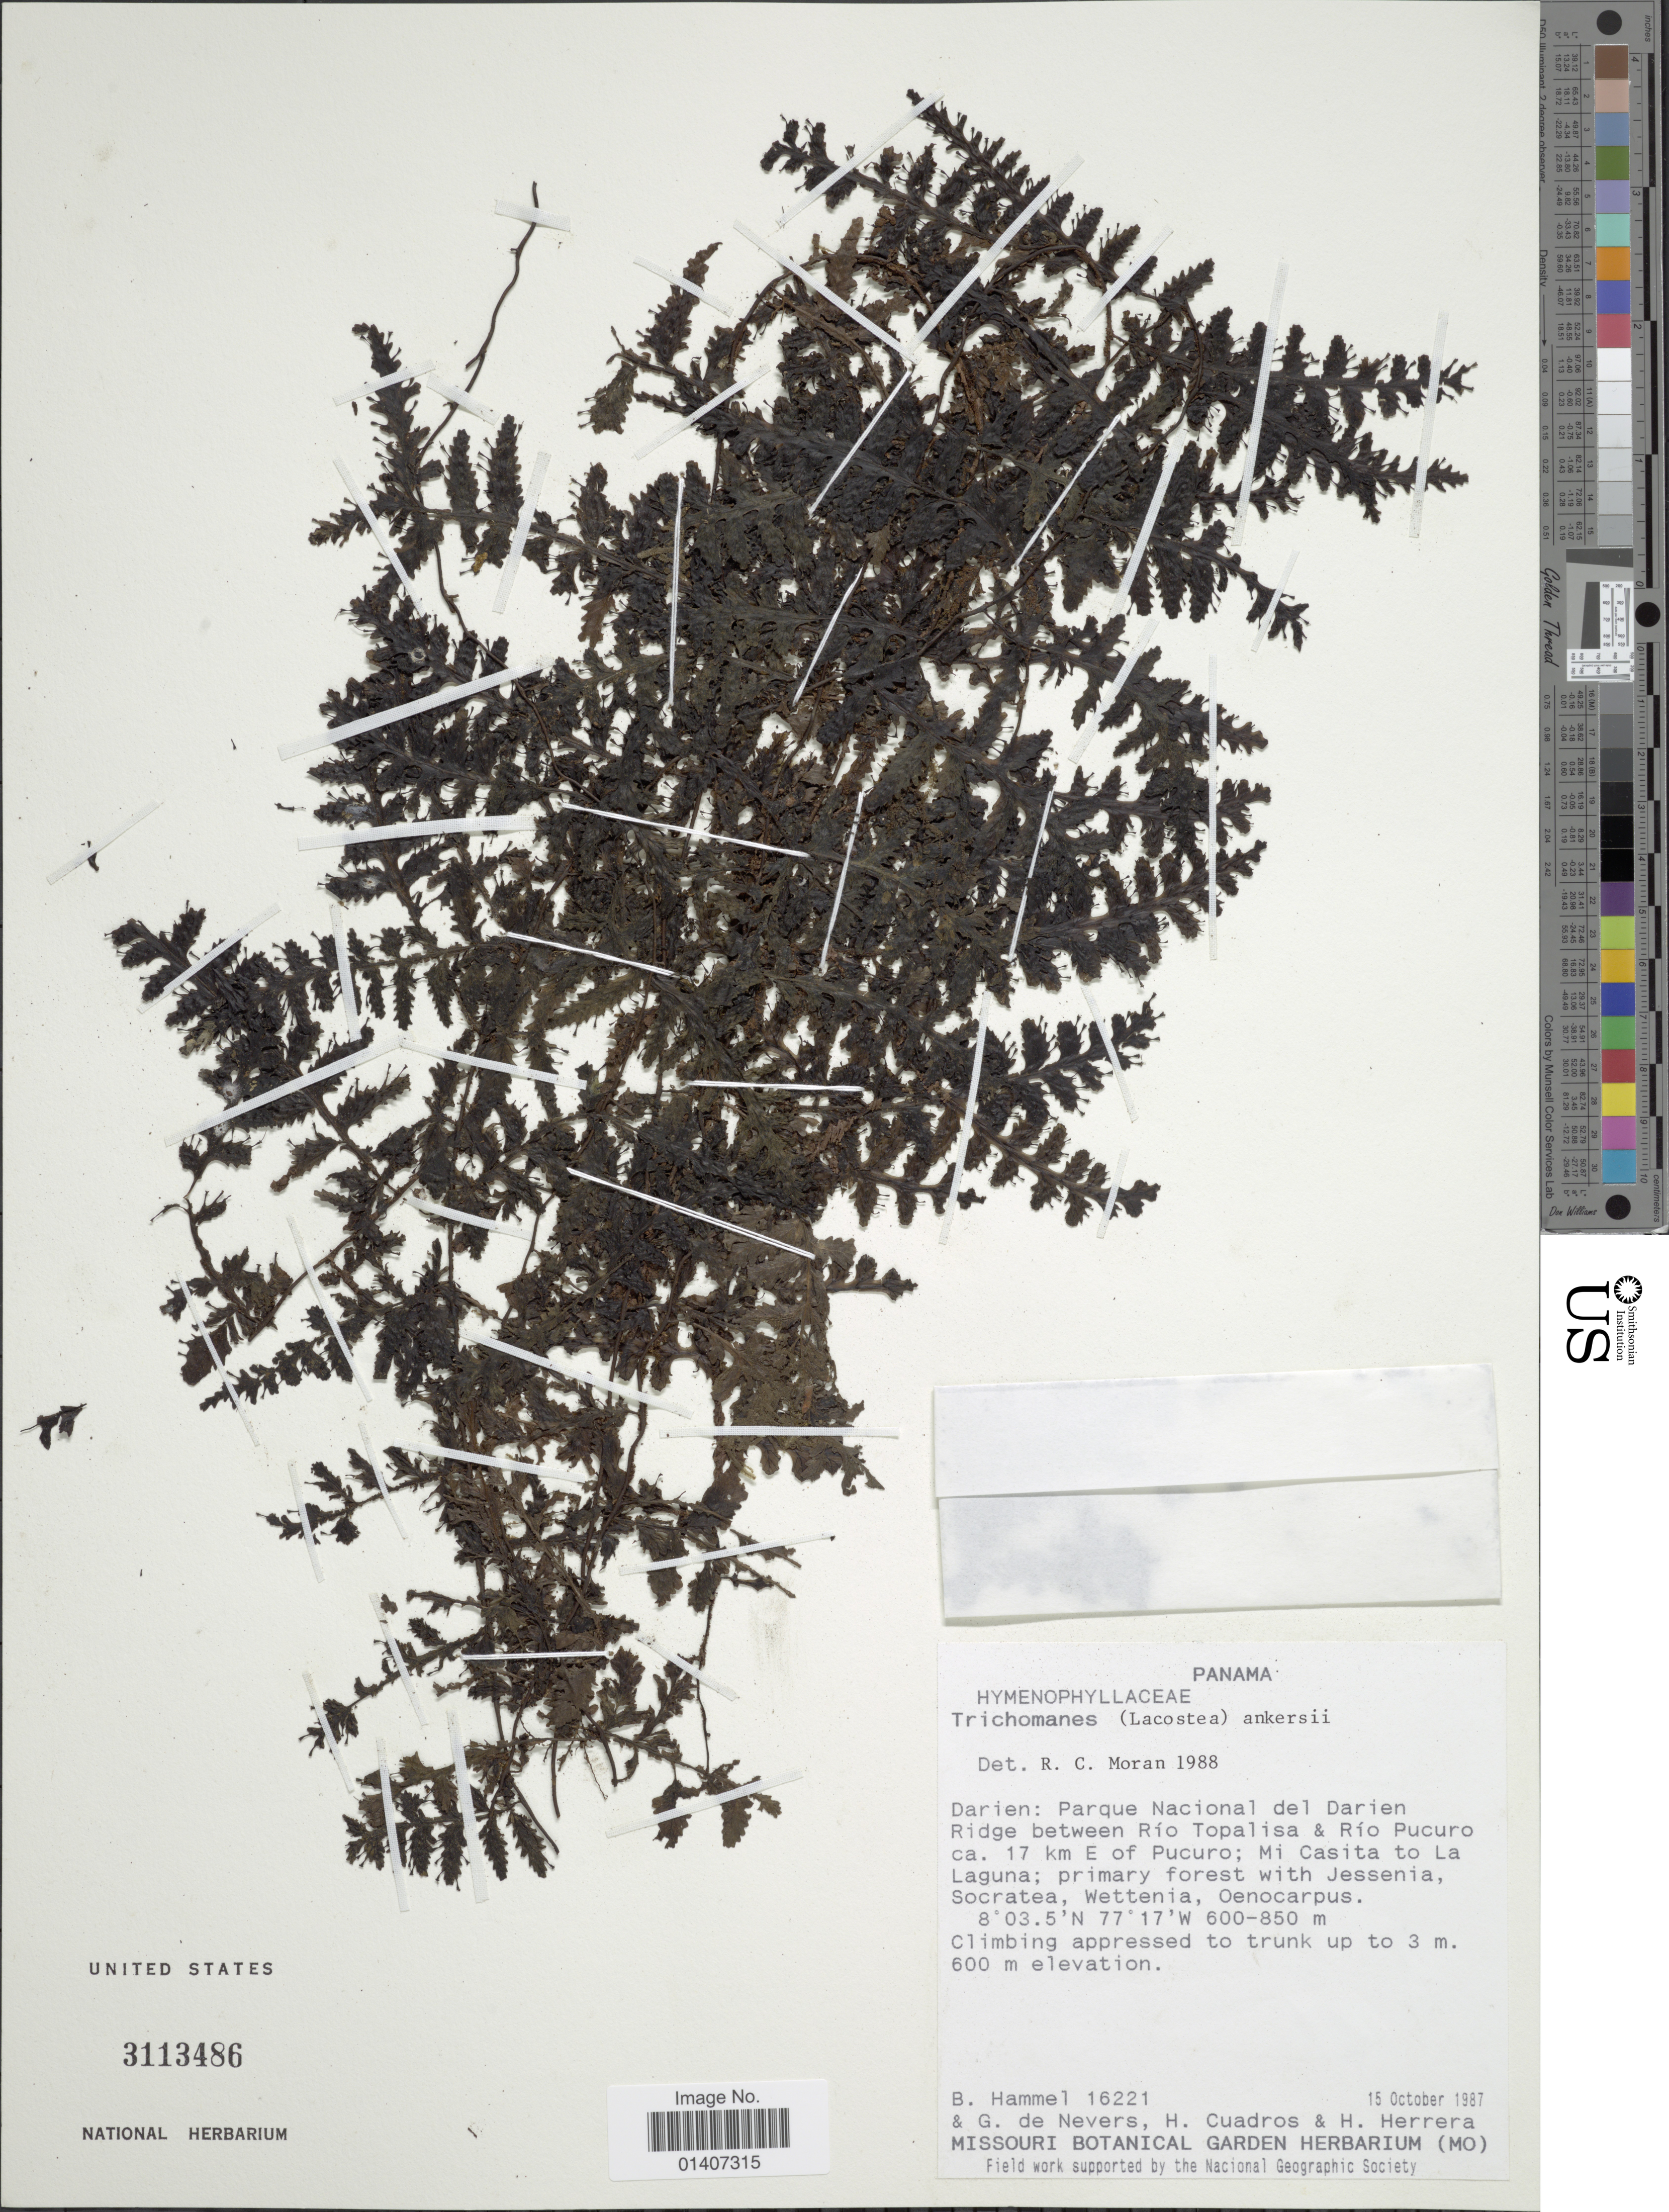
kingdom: Plantae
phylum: Tracheophyta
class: Polypodiopsida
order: Hymenophyllales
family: Hymenophyllaceae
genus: Trichomanes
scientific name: Trichomanes ankersii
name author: C. Parker ex Hook. & Grev.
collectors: B. Hammel, G. C. de Nevers, H. Cuadros & H. Herrera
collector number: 16221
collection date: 1987-10-15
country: Panama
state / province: Darién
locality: Parque Nacional del Darie ridge between Rio Topalisa & Rio Pucuro ca. 17km E of Pucuro: Mi casita to La Laguna; primary forest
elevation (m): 600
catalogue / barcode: US 3113486